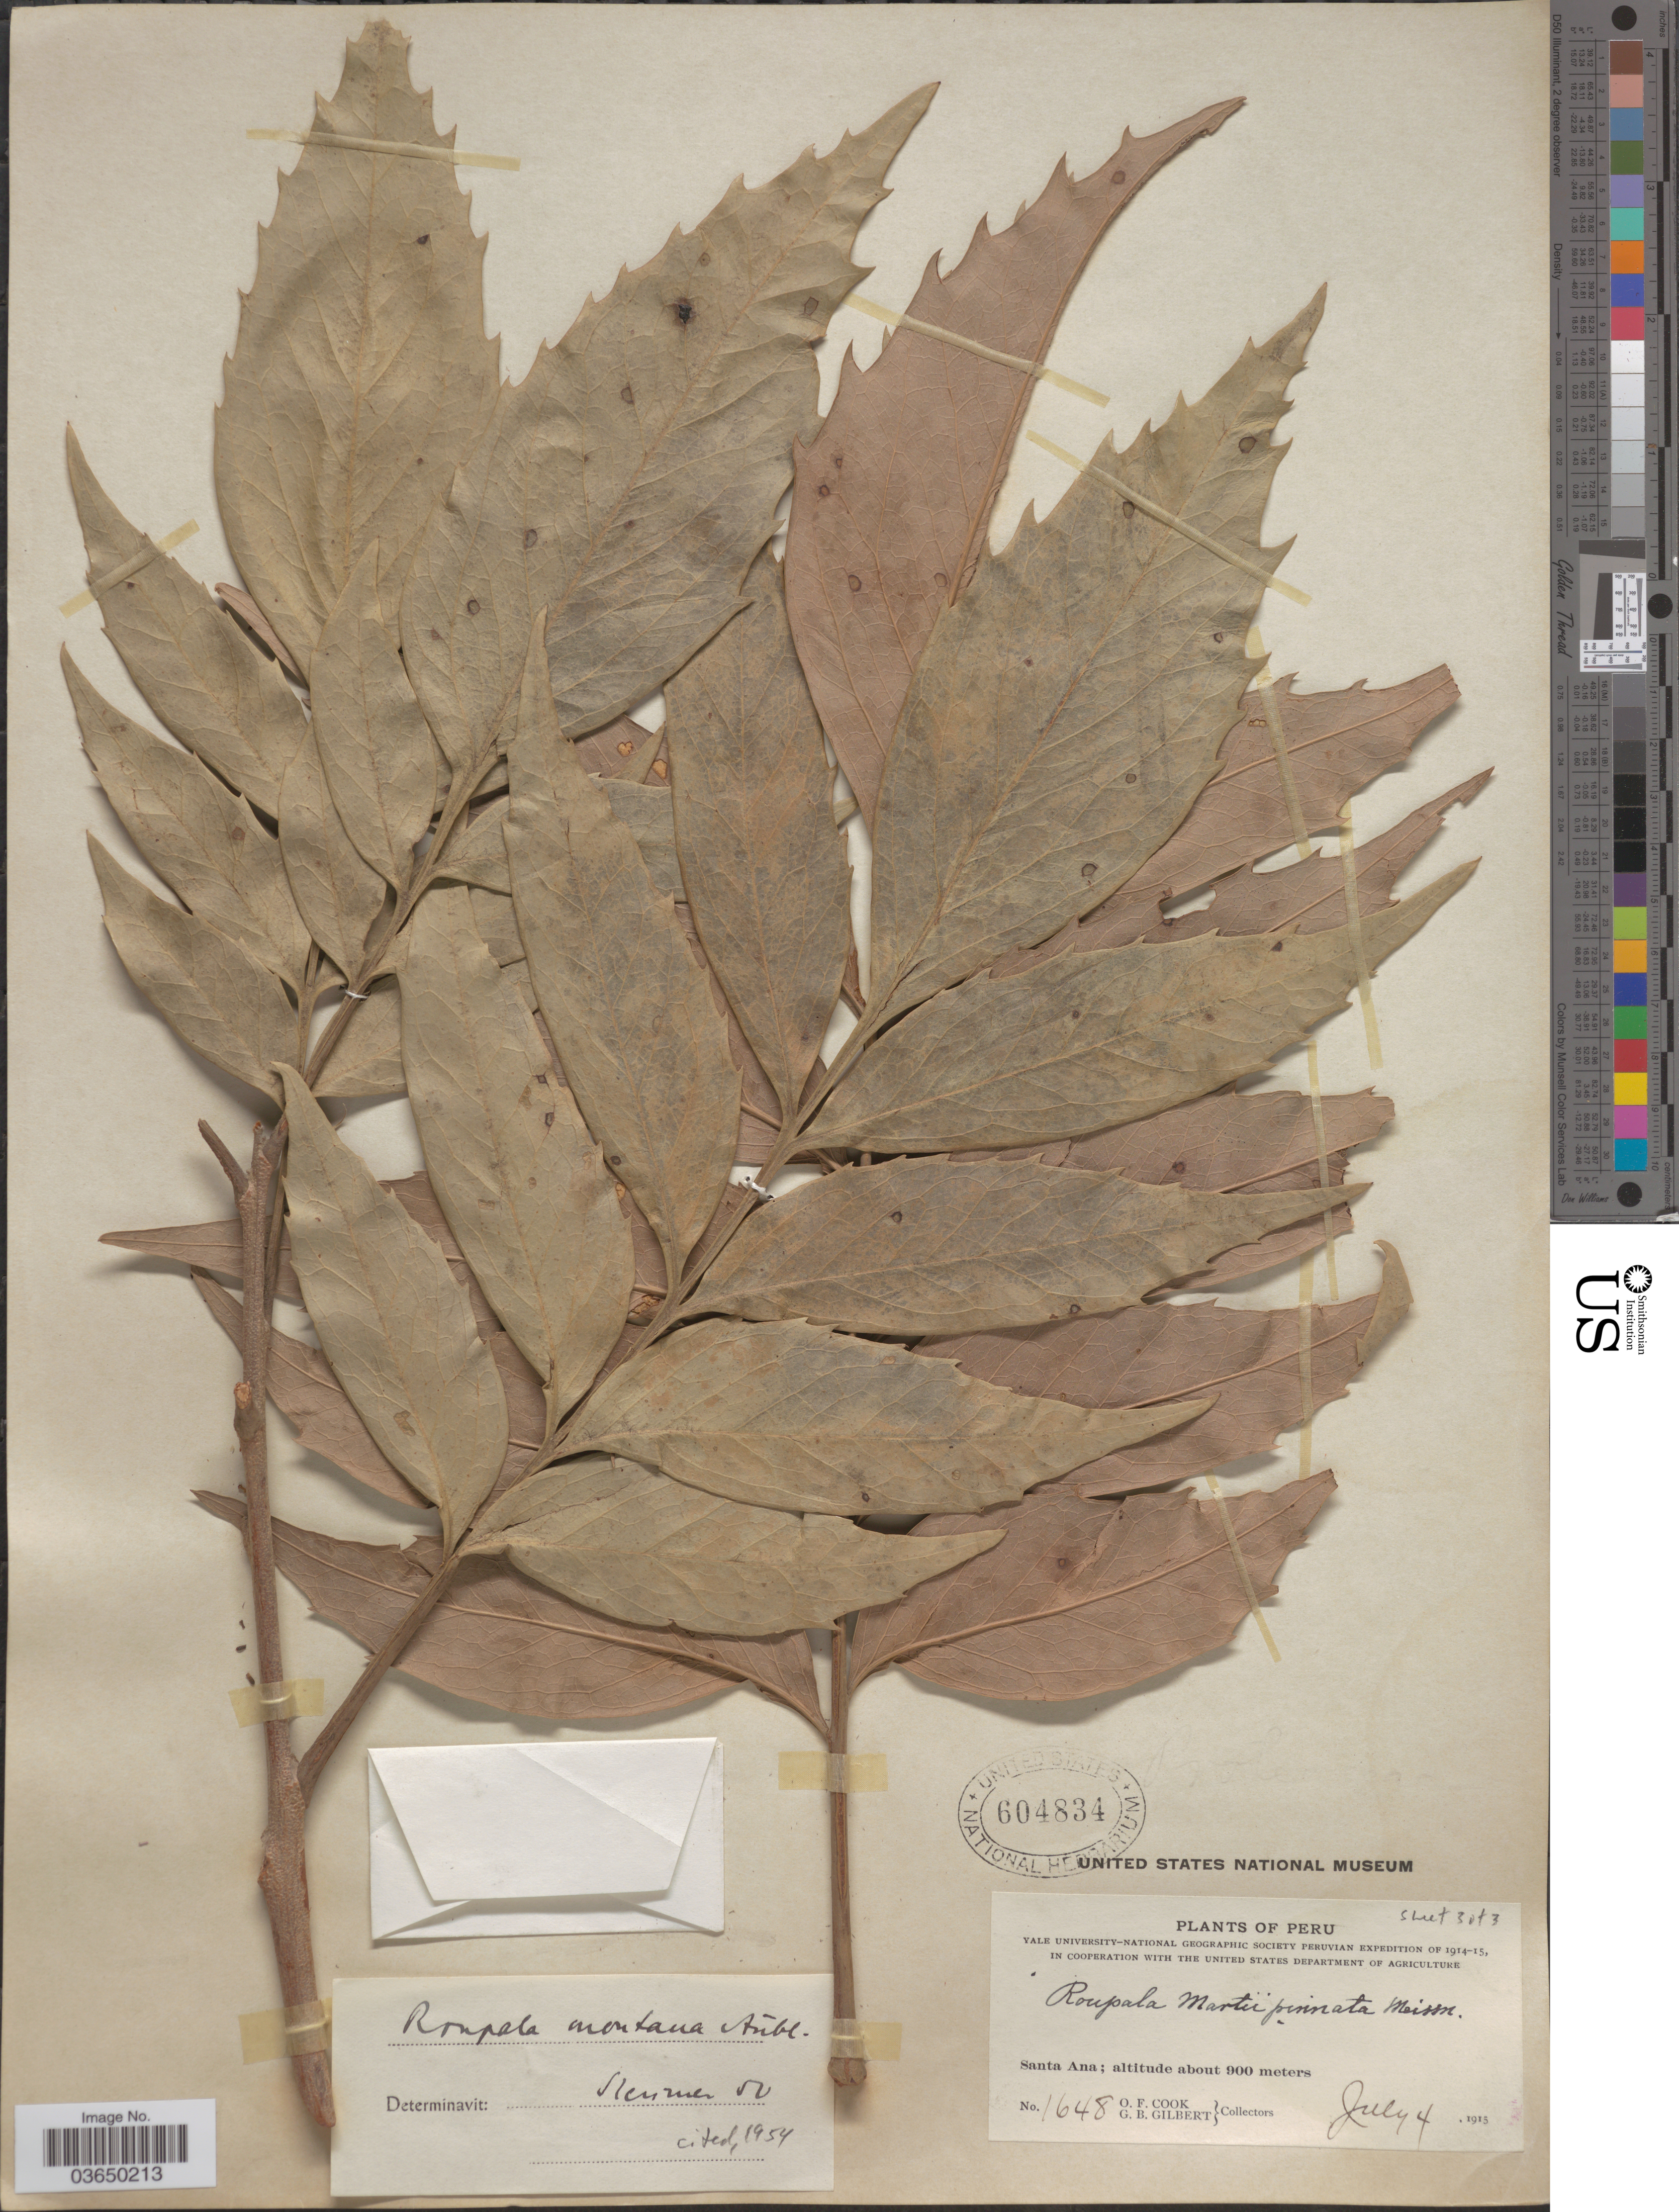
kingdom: Plantae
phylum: Tracheophyta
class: Magnoliopsida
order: Proteales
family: Proteaceae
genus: Roupala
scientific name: Roupala montana var. montana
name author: Aubl.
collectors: O. F. Cook & G. B. Gilbert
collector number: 1648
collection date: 1915-07-04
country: Peru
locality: Santa Ana.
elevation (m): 900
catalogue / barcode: US 604834